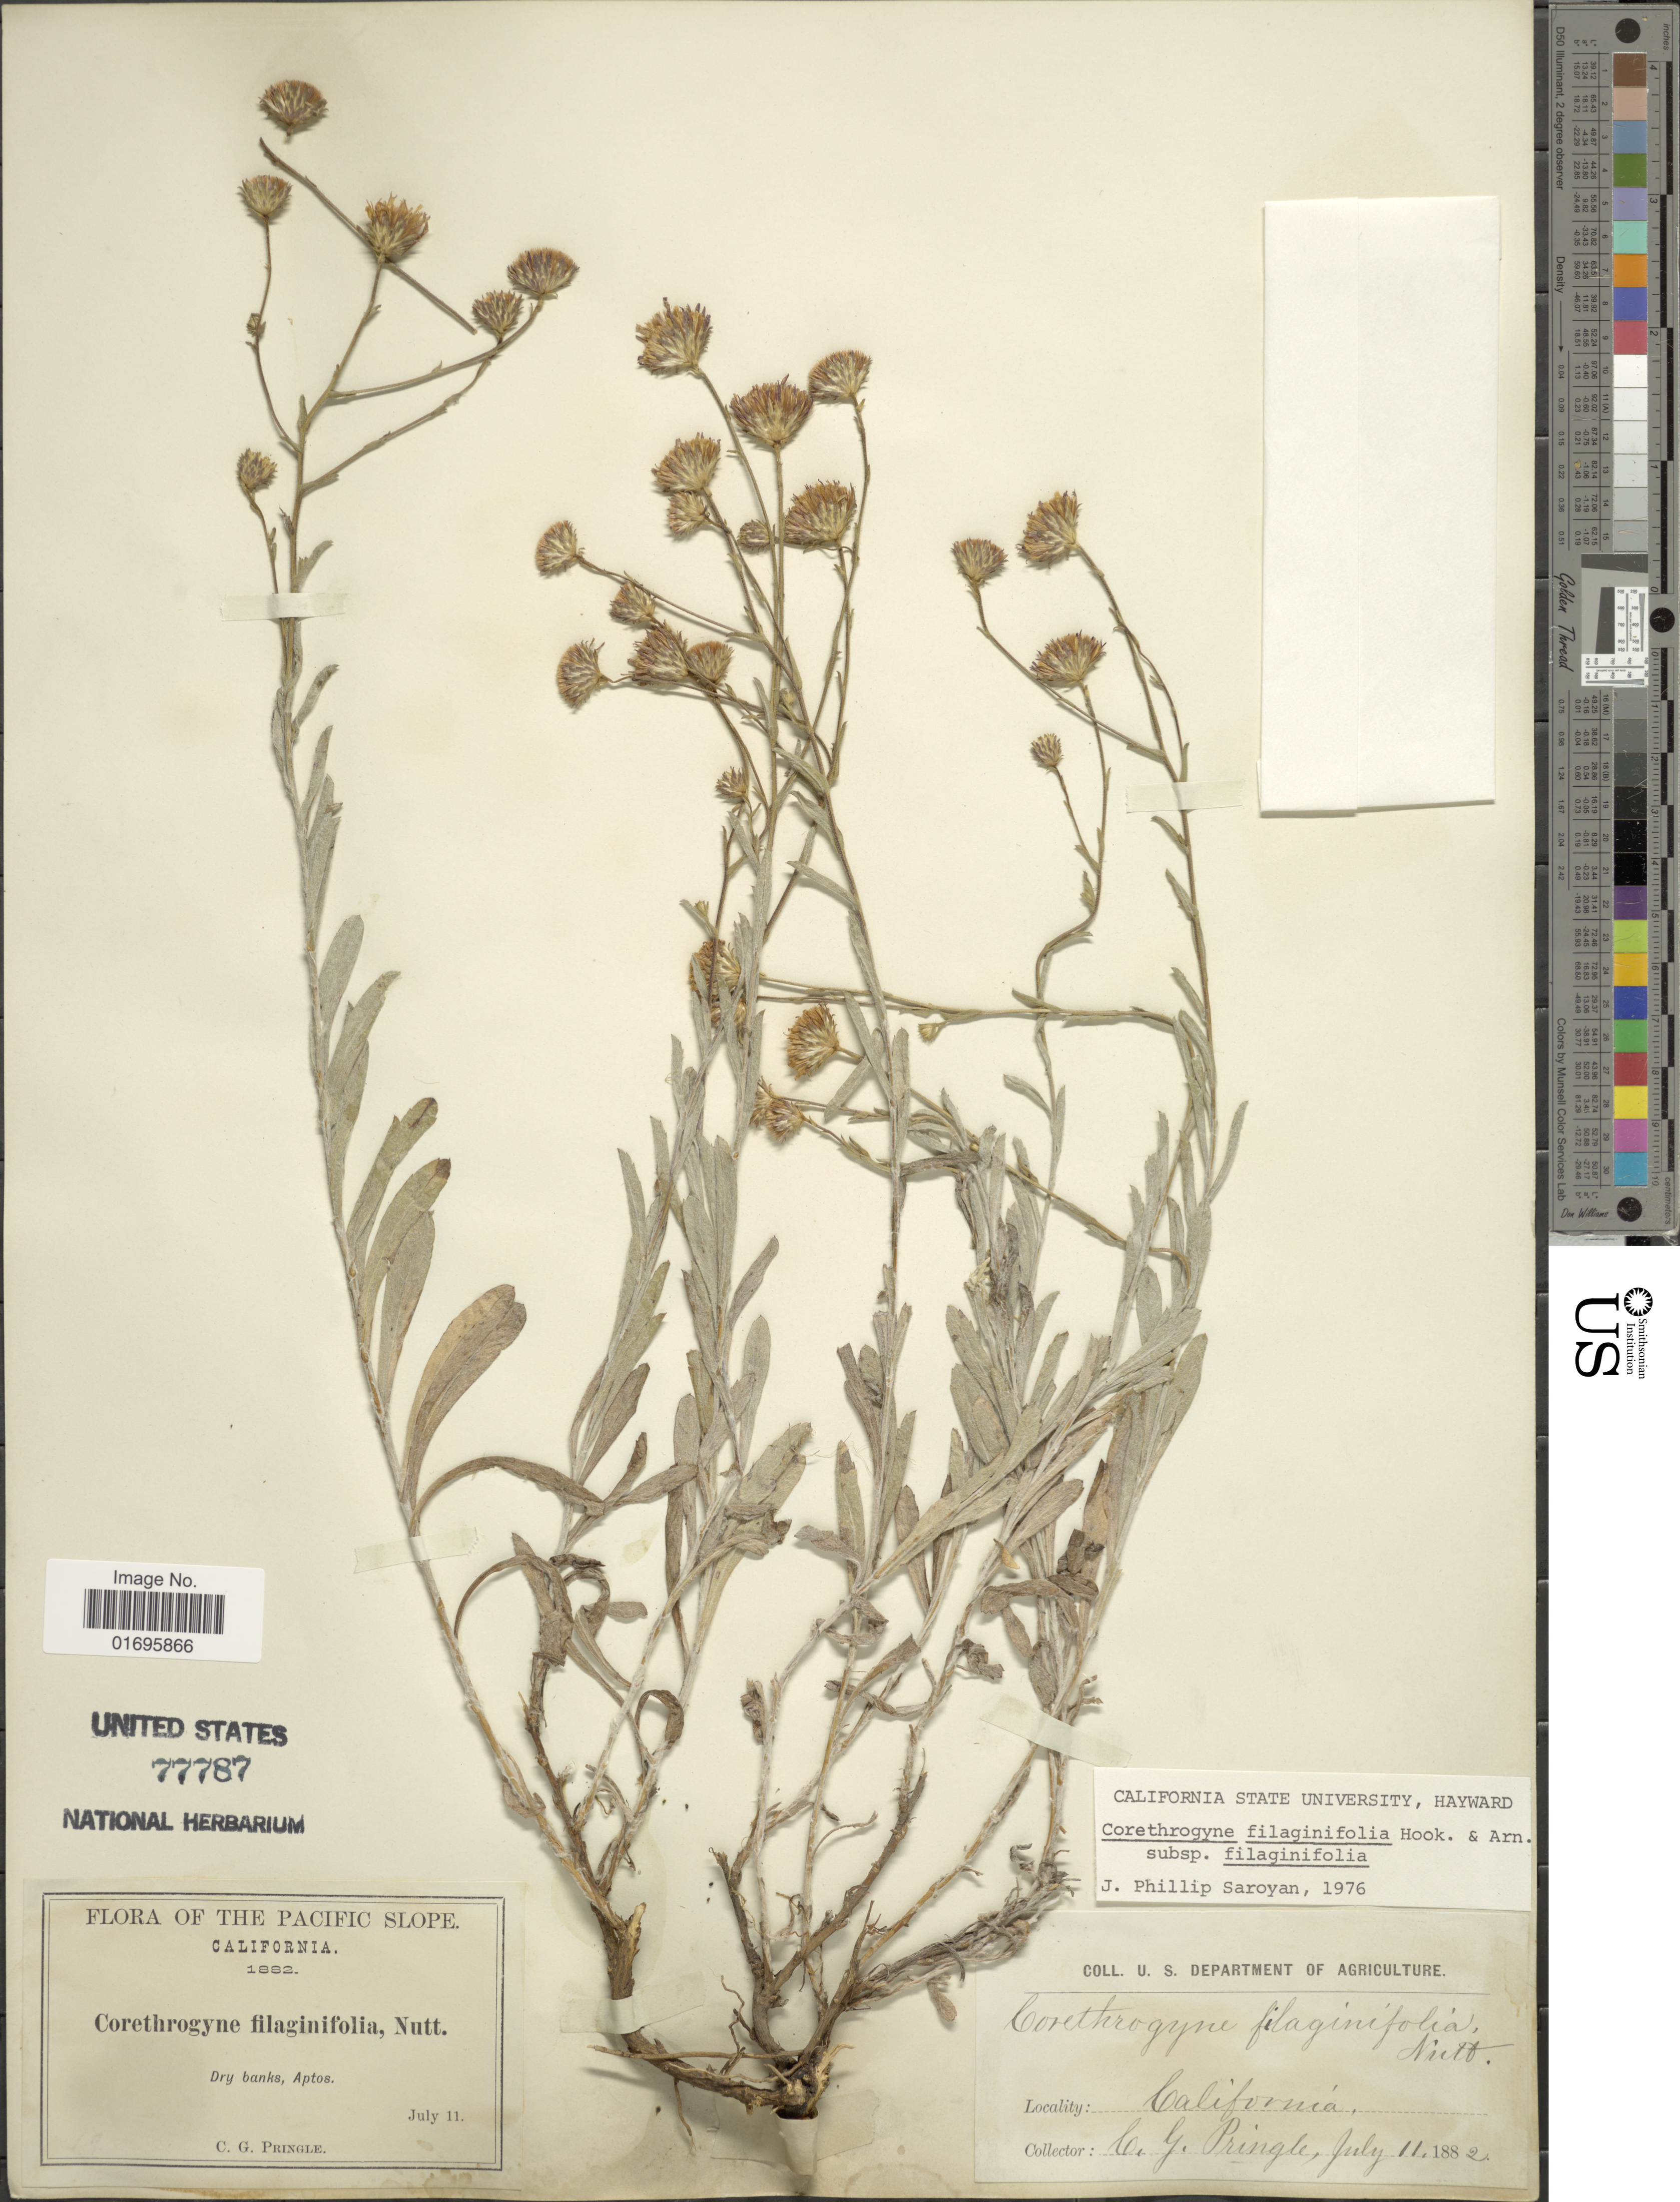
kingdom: Plantae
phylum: Tracheophyta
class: Magnoliopsida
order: Asterales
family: Asteraceae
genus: Corethrogyne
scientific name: Corethrogyne filaginifolia var. filaginifolia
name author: (Hook.) Nutt.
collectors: C. G. Pringle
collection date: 1882-07-11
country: United States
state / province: California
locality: Pacific Slope. California. Dry banks, Aptos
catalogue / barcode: US 77787